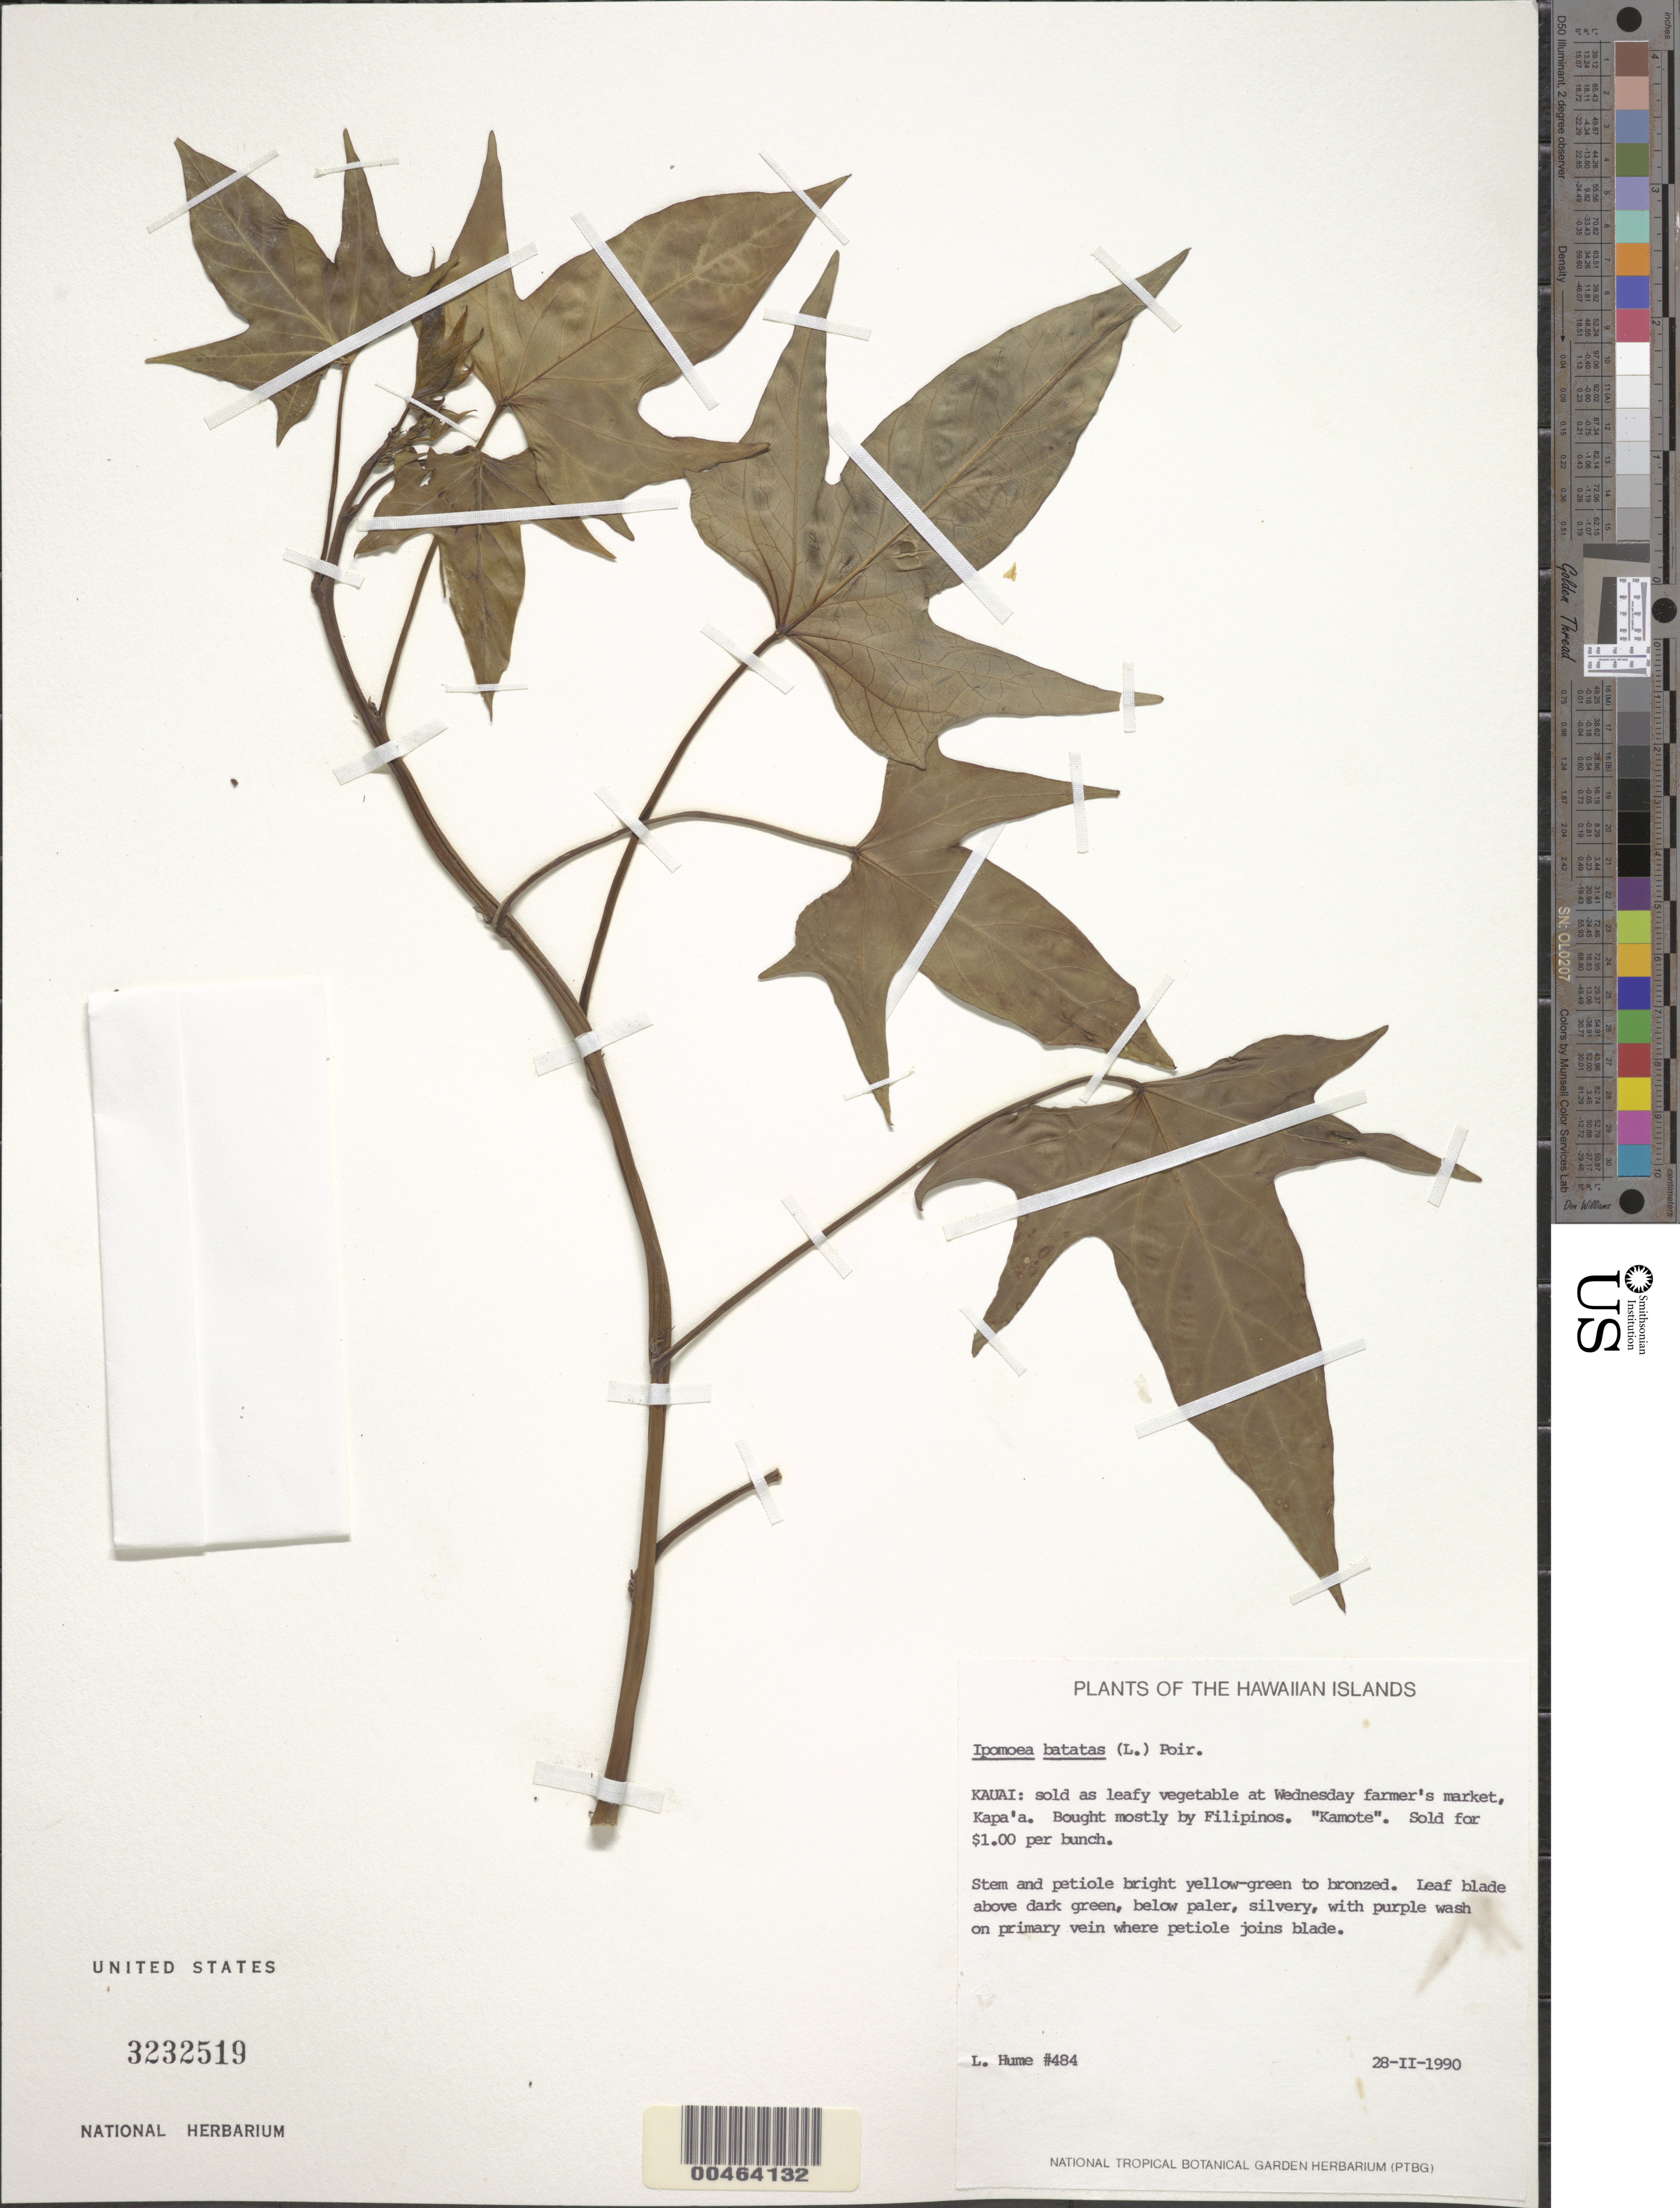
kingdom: Plantae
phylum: Tracheophyta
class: Magnoliopsida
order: Solanales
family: Convolvulaceae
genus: Ipomoea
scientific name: Ipomoea batatas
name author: (L.) Lam.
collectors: L. Hume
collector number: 484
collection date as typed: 28 Feb 1990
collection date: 1990-02-28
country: United States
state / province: Hawaii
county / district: Kauai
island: Kaua'i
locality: Kapa'a, Sold at Wednesday farmer's market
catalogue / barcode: US 3232519